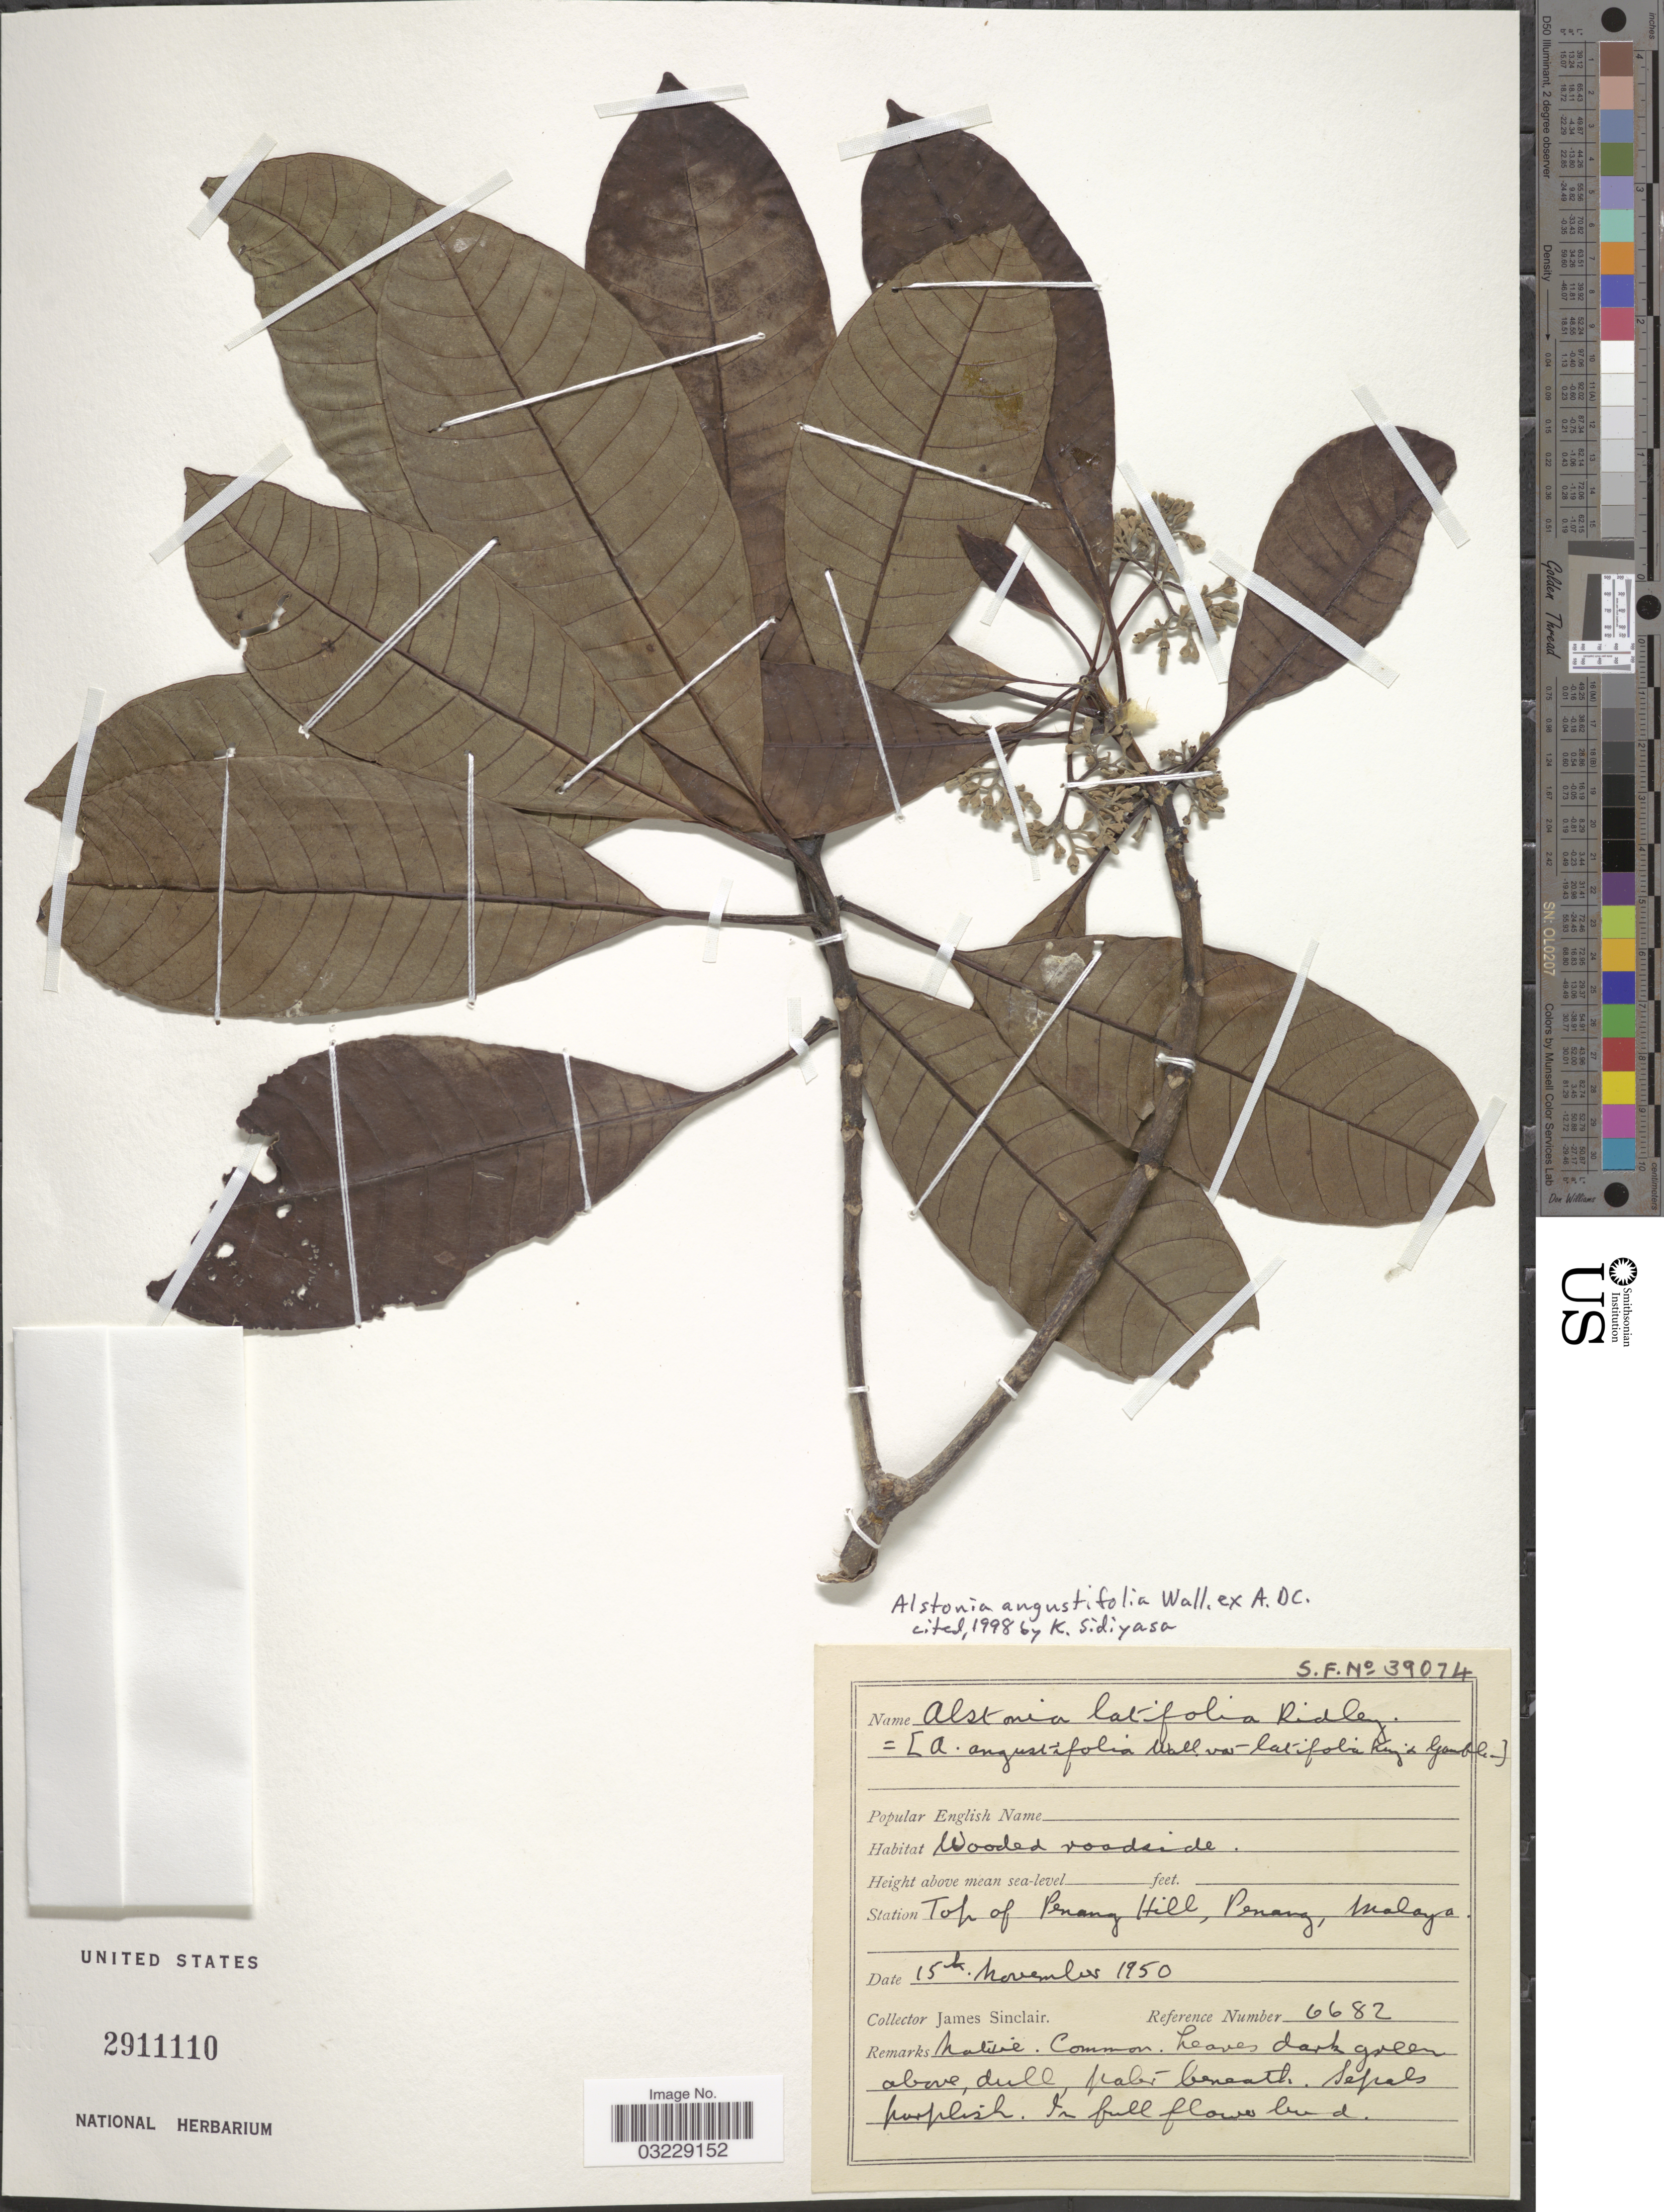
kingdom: Plantae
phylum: Tracheophyta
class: Magnoliopsida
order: Gentianales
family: Apocynaceae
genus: Alstonia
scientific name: Alstonia angustifolia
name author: Wall. ex A. DC.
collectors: J. Sinclair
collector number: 6682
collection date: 1950-11-15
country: Malaysia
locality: Station top of Penang Hill, Penang, Malaya.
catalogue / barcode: US 2911110